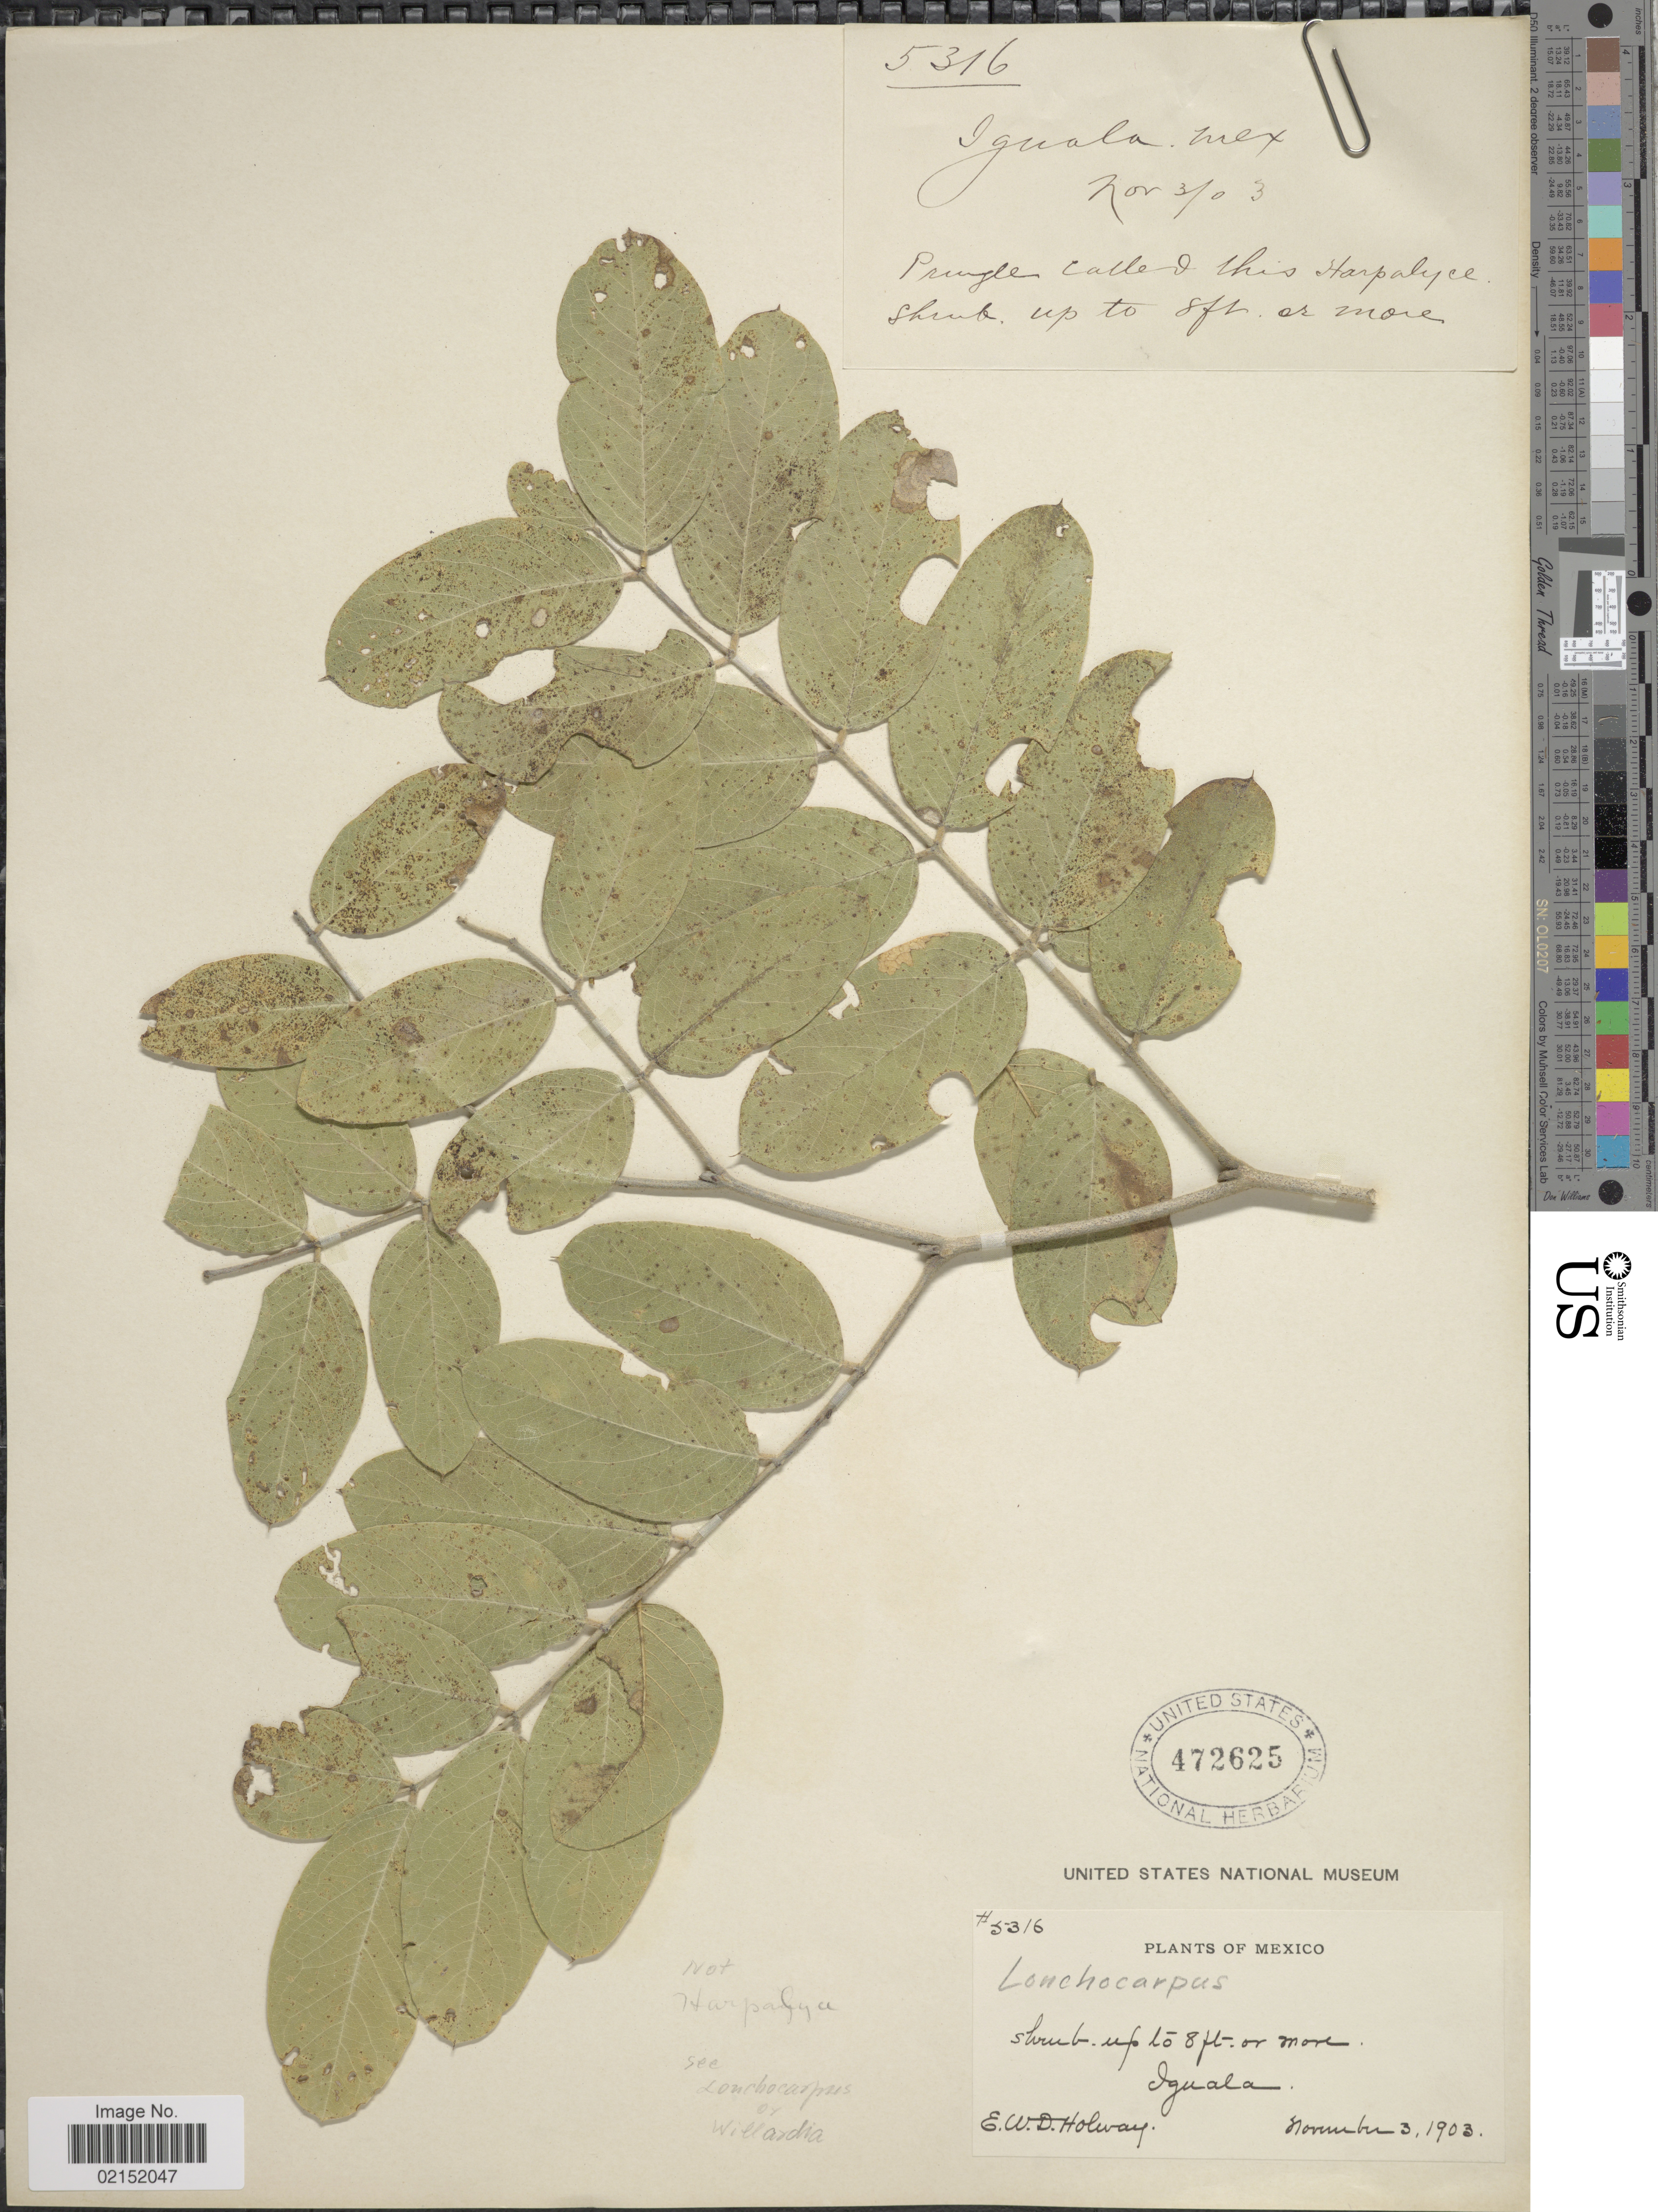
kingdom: Plantae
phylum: Tracheophyta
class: Magnoliopsida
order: Fabales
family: Fabaceae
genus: Lonchocarpus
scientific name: Lonchocarpus sp.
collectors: E. W. D. Holway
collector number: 5316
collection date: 1903-11-03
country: Mexico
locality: Iguala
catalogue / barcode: US 472625